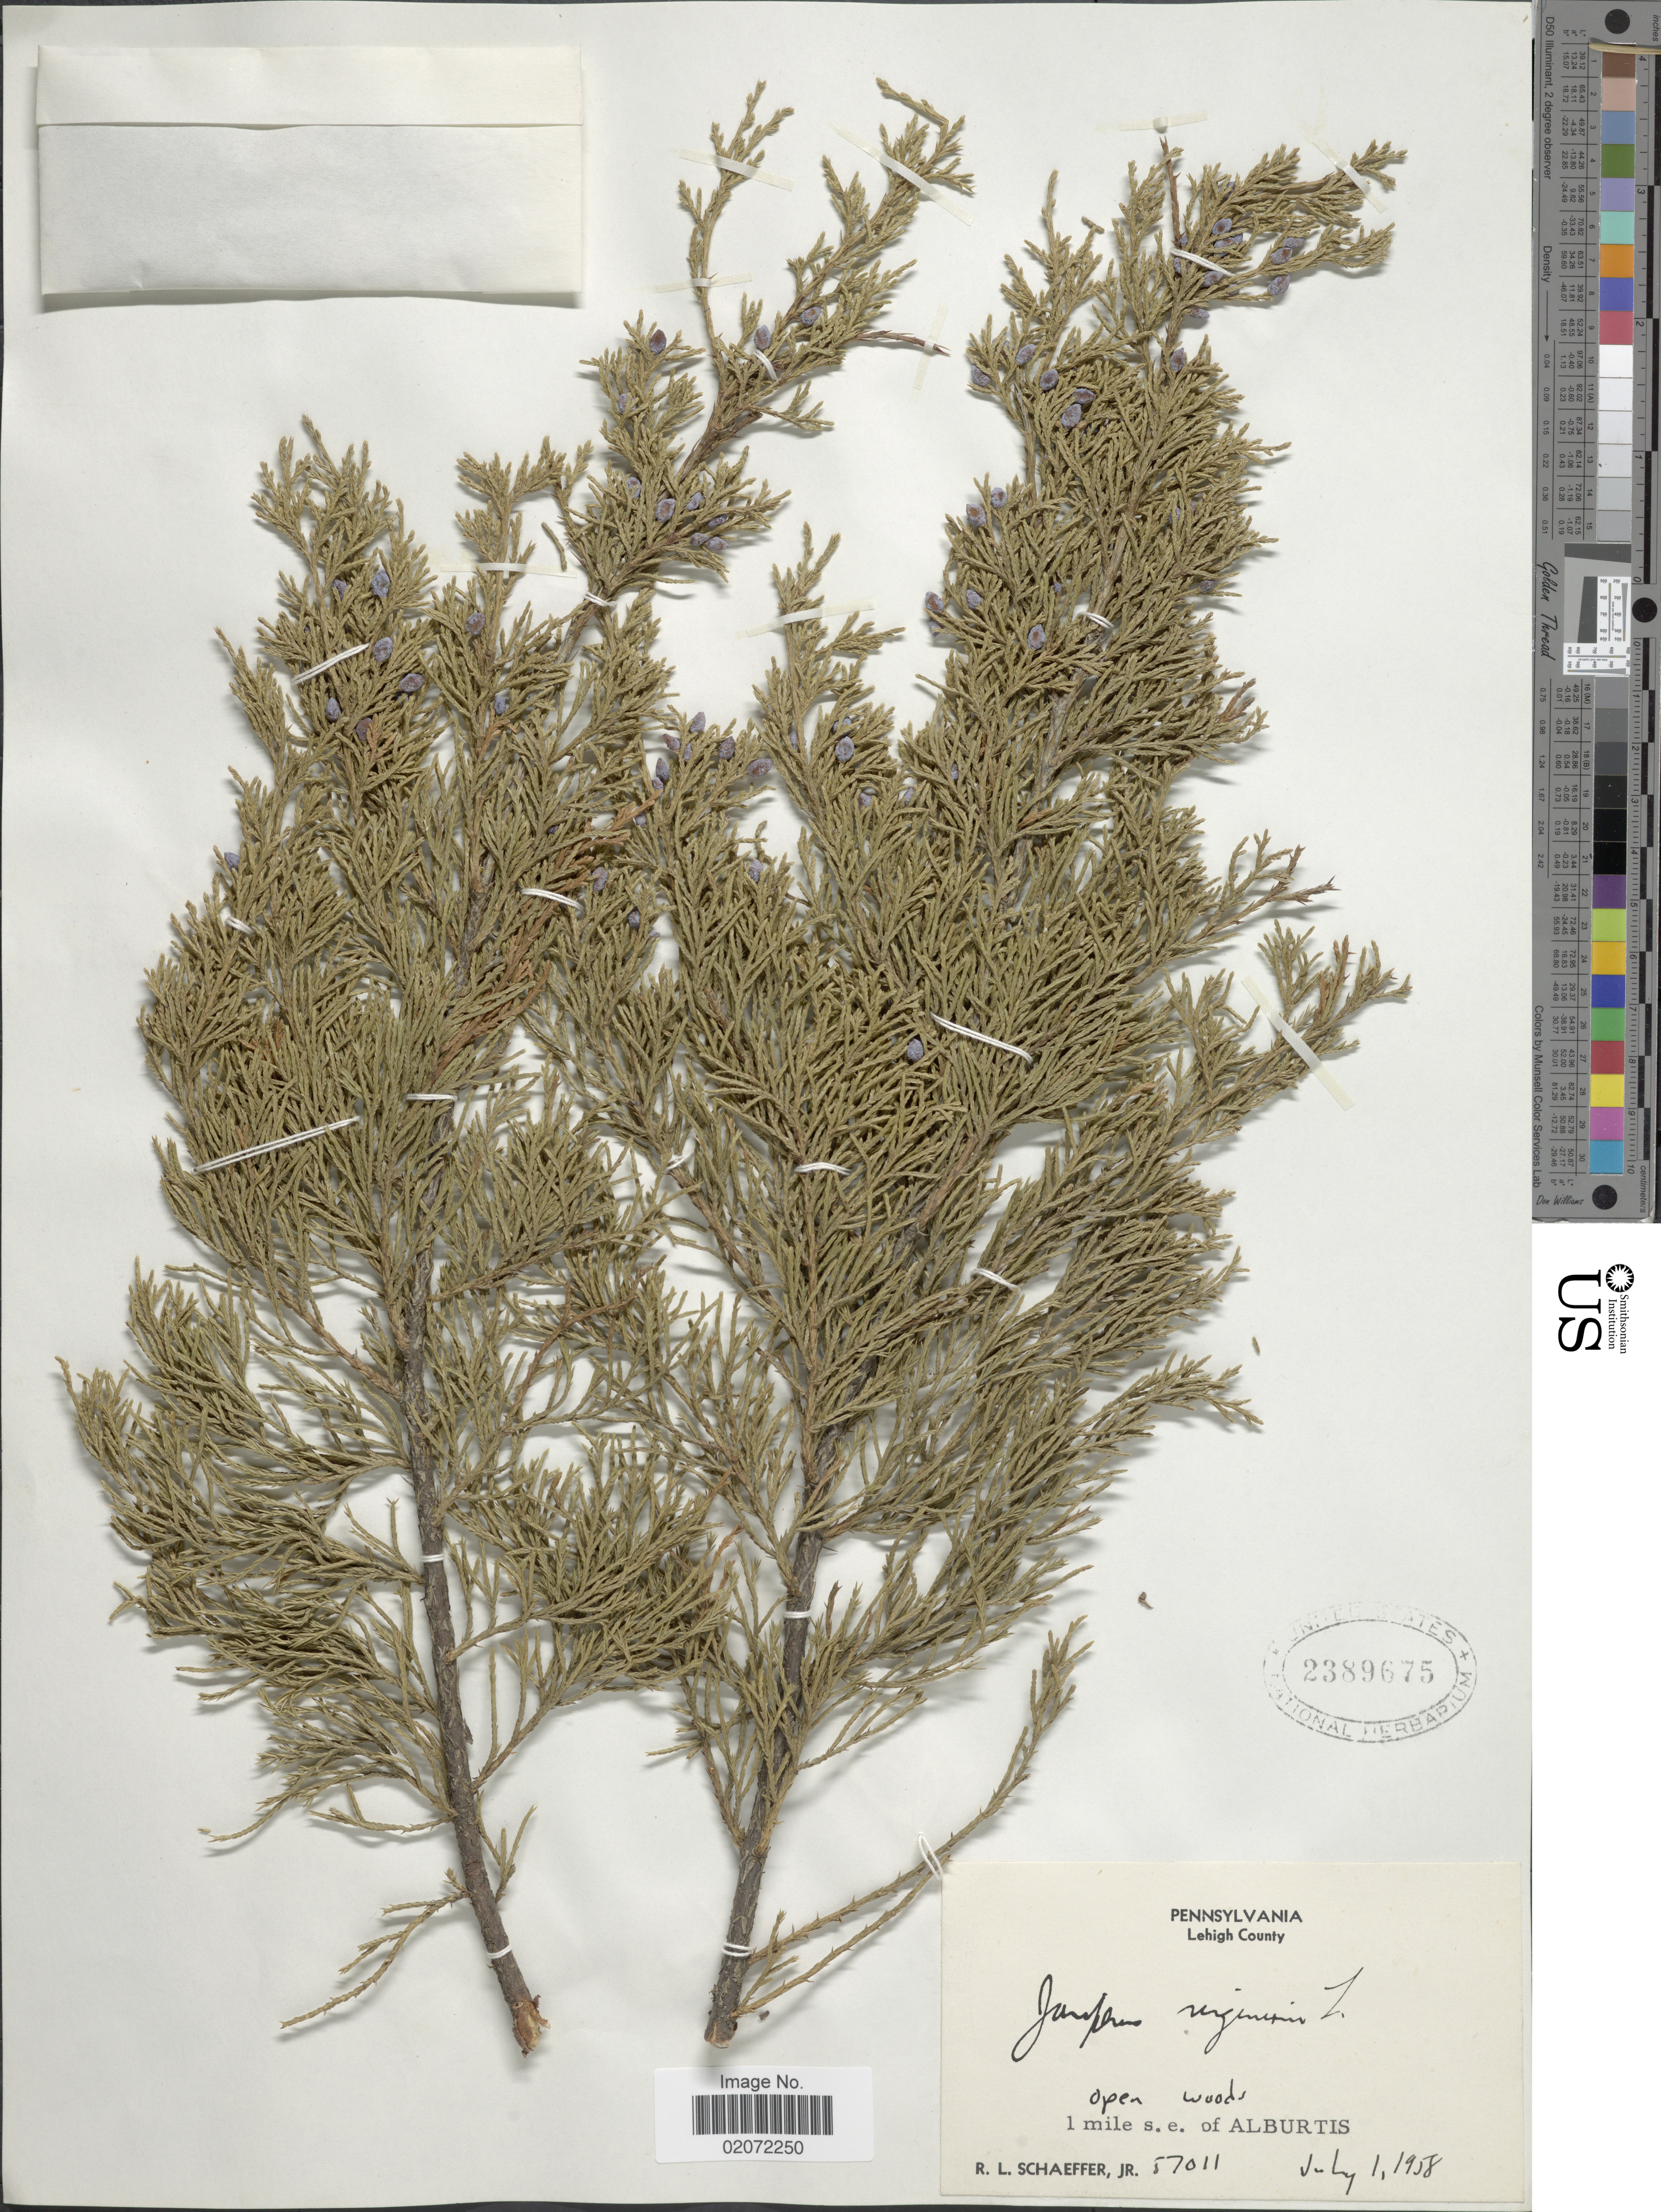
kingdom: Plantae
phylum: Tracheophyta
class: Pinopsida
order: Pinales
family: Cupressaceae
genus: Juniperus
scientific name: Juniperus virginiana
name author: L.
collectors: R. L. Schaeffer Jr.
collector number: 57011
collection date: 1958-07-01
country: United States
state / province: Pennsylvania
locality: Pennsylvania, Lehigh County, 1 miles s.e. of Alburtis.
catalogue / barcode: US 2389675